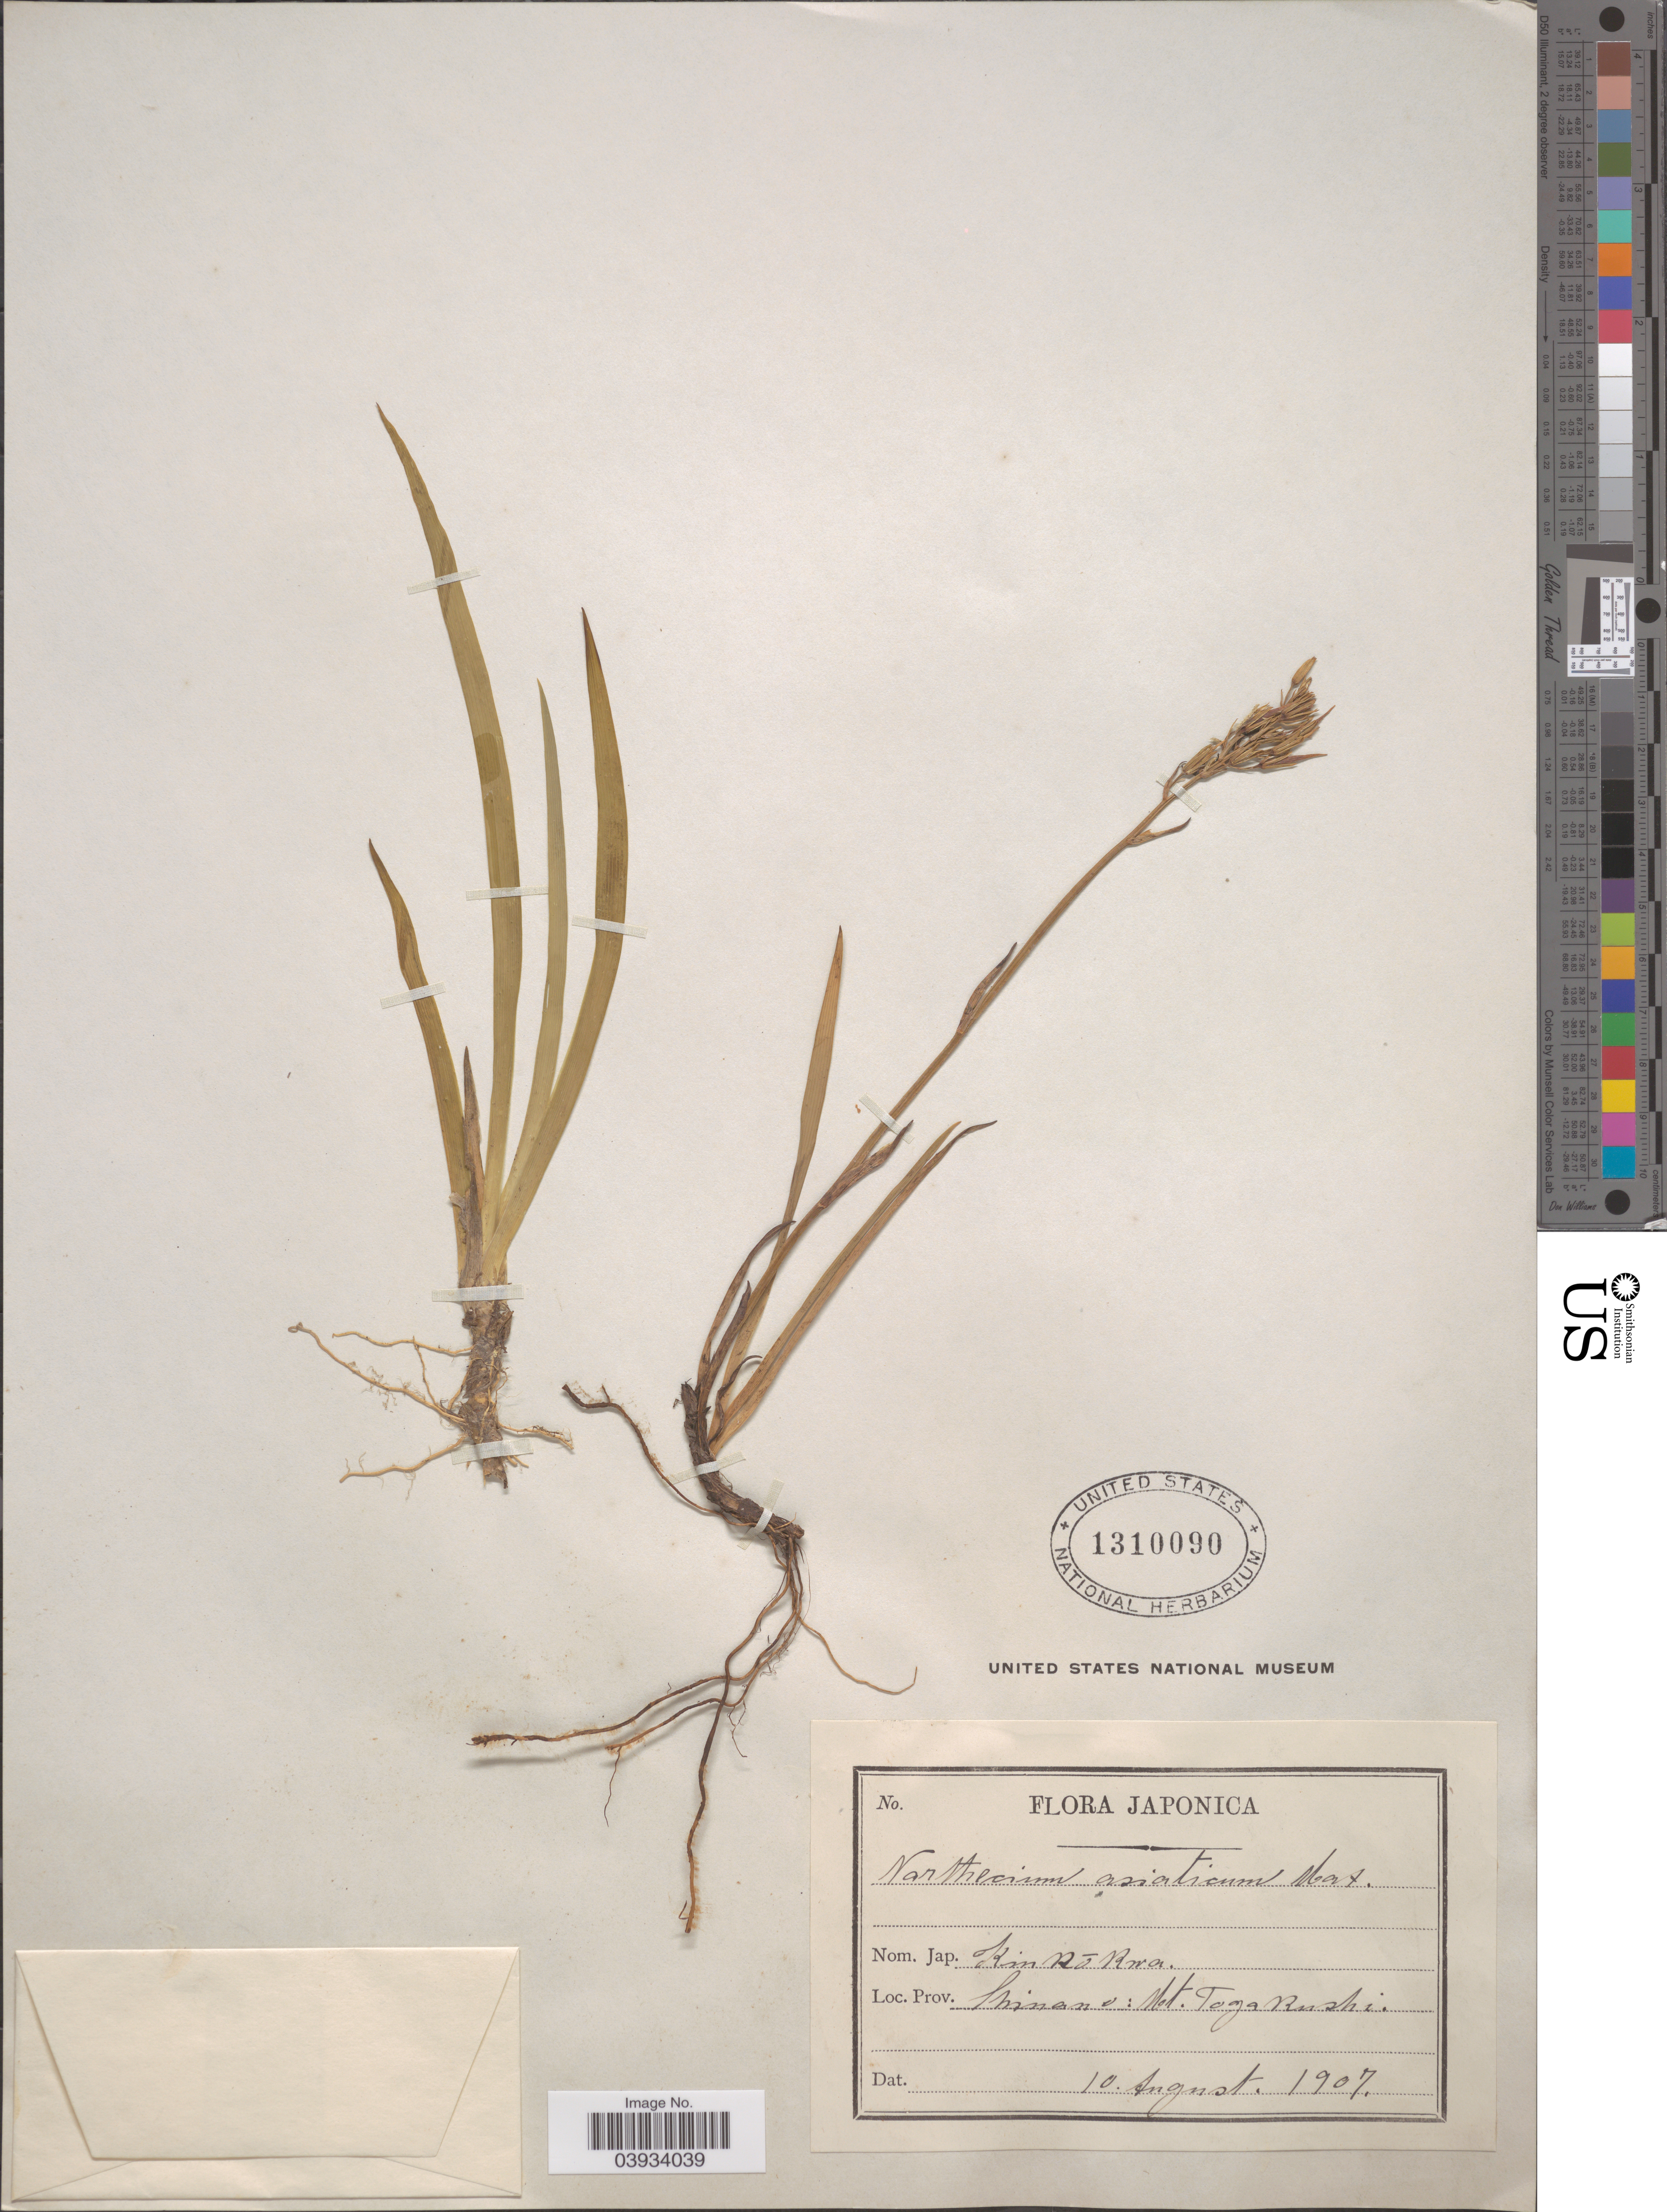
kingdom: Plantae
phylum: Tracheophyta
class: Liliopsida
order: Dioscoreales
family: Nartheciaceae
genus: Narthecium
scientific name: Narthecium asiaticum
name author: Maxim.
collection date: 1907-08-10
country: Japan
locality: Shinano: Mt. Togakushi.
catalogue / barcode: US 1310090